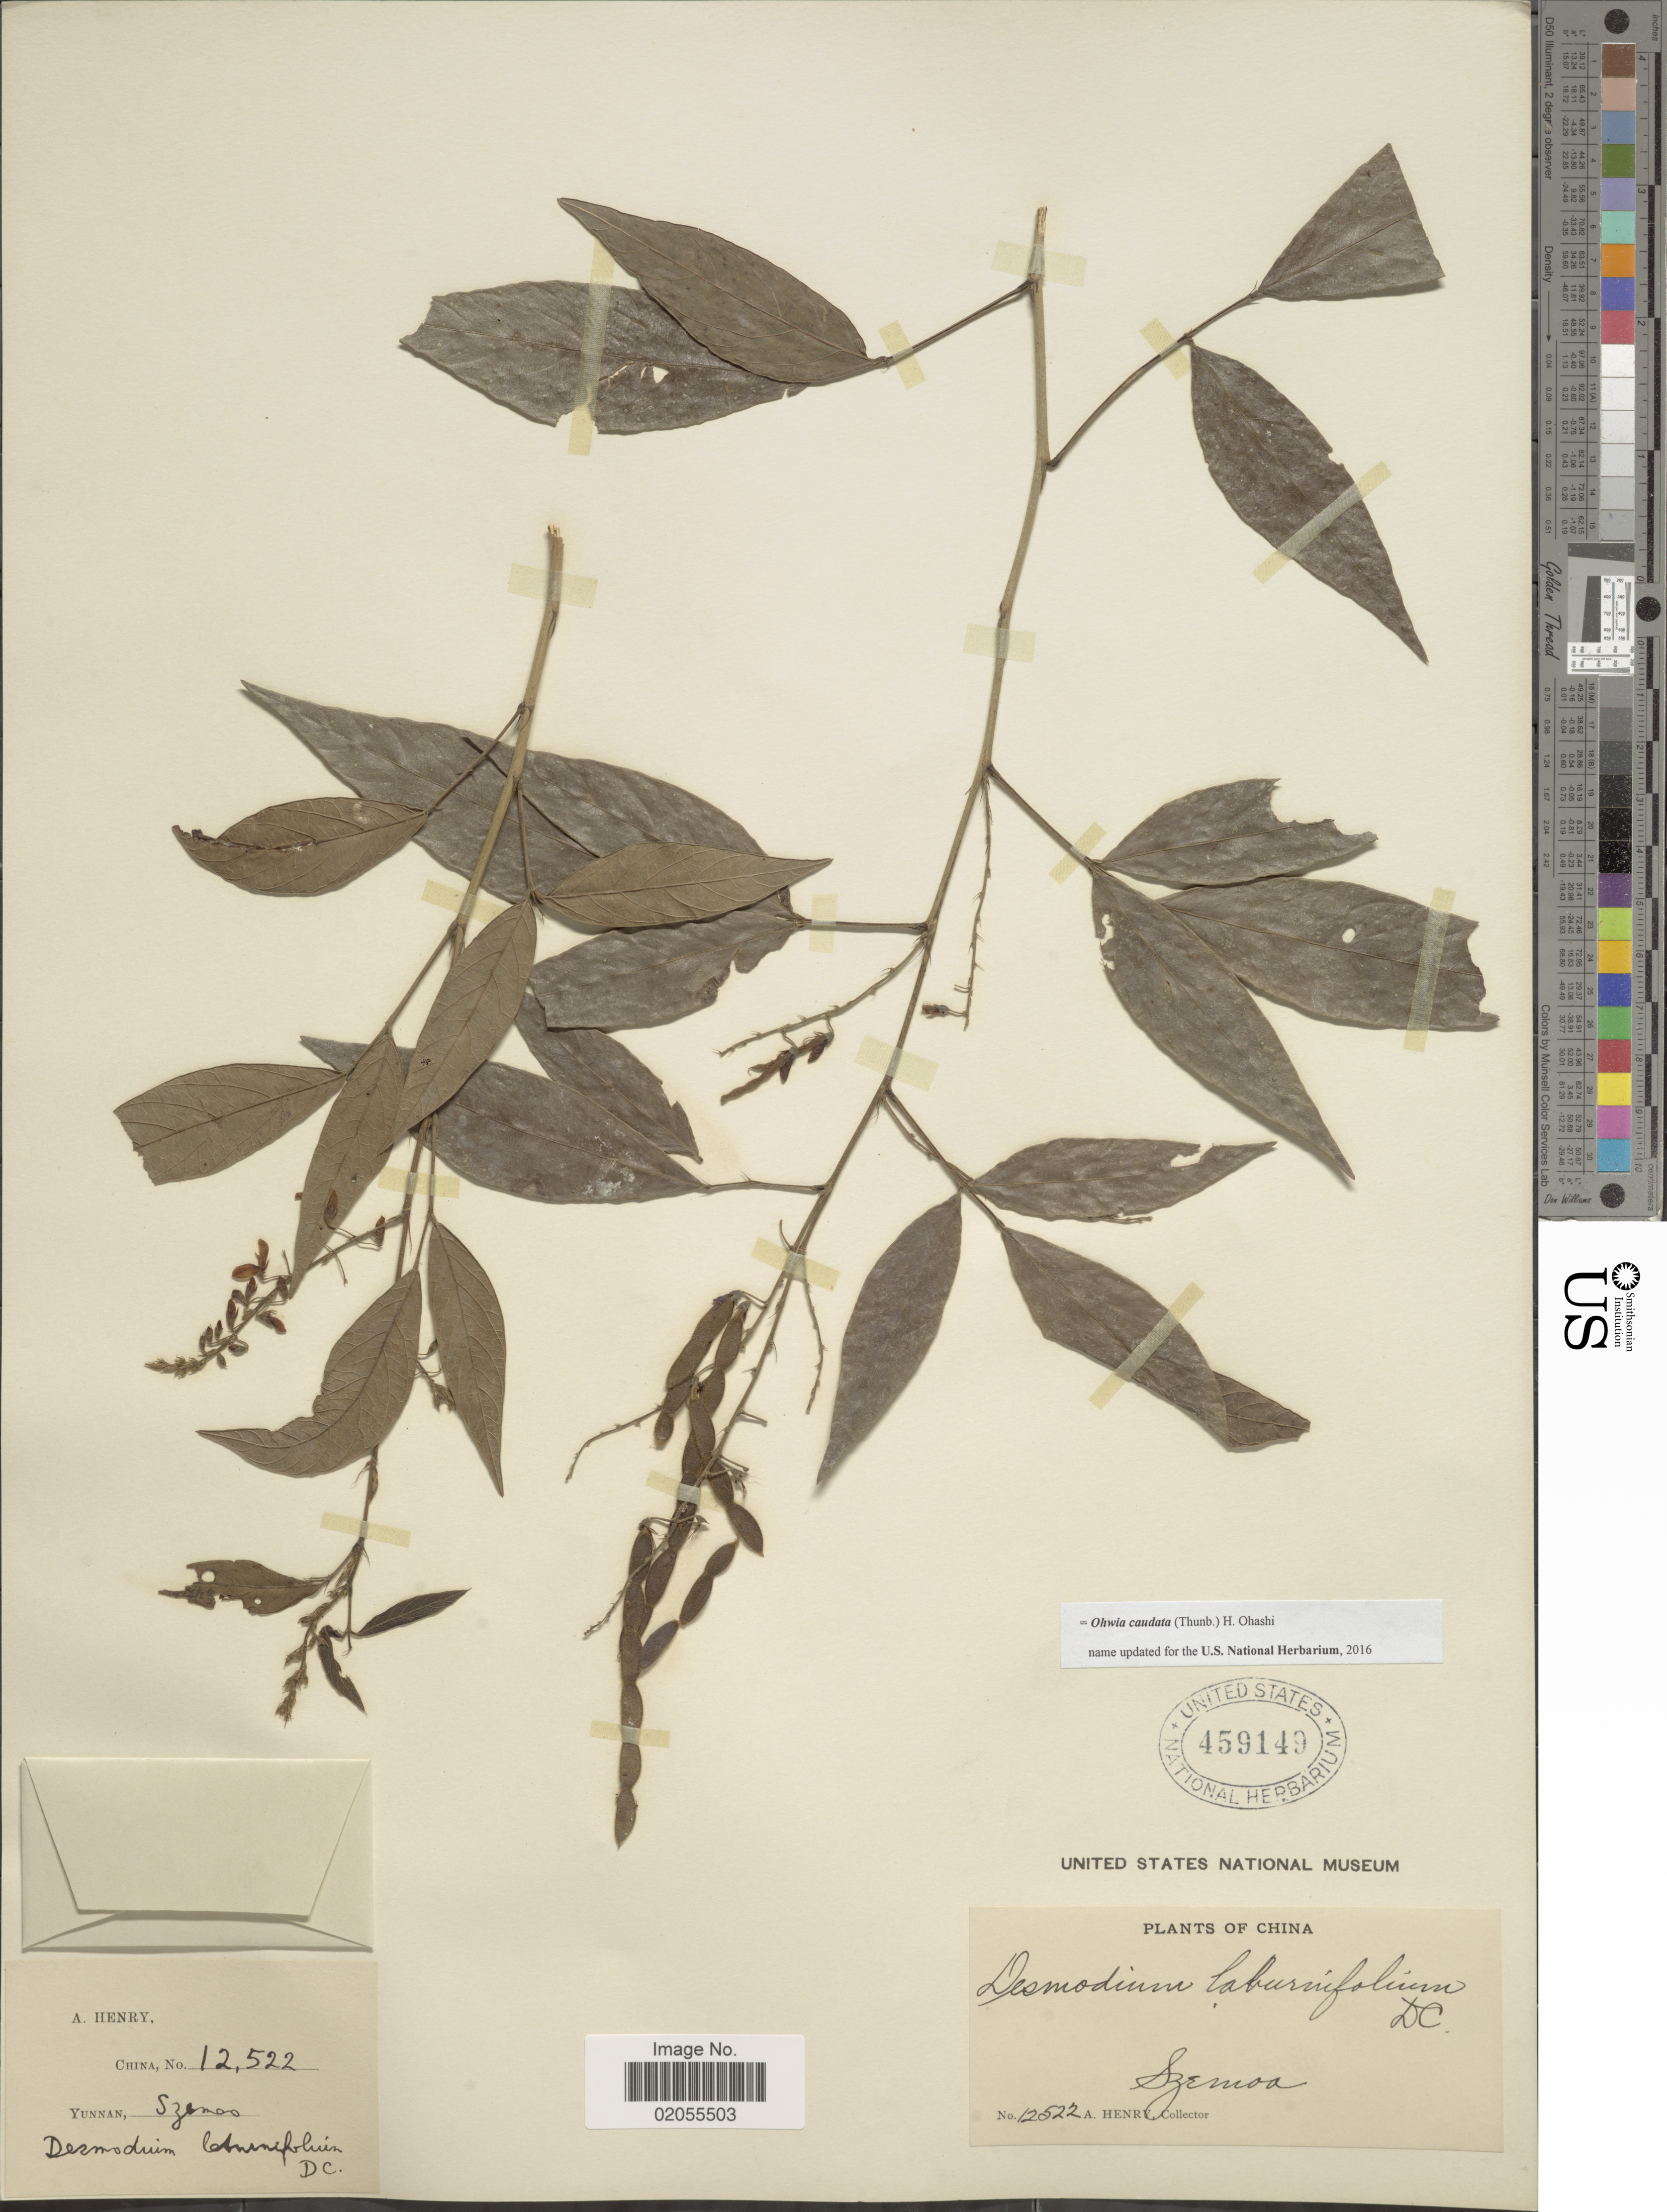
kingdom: Plantae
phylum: Tracheophyta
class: Magnoliopsida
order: Fabales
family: Fabaceae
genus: Ohwia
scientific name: Ohwia caudata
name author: (Thunb.) H. Ohashi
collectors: A. Henry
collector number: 12522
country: China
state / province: Yunnan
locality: Szemoa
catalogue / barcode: US 459149